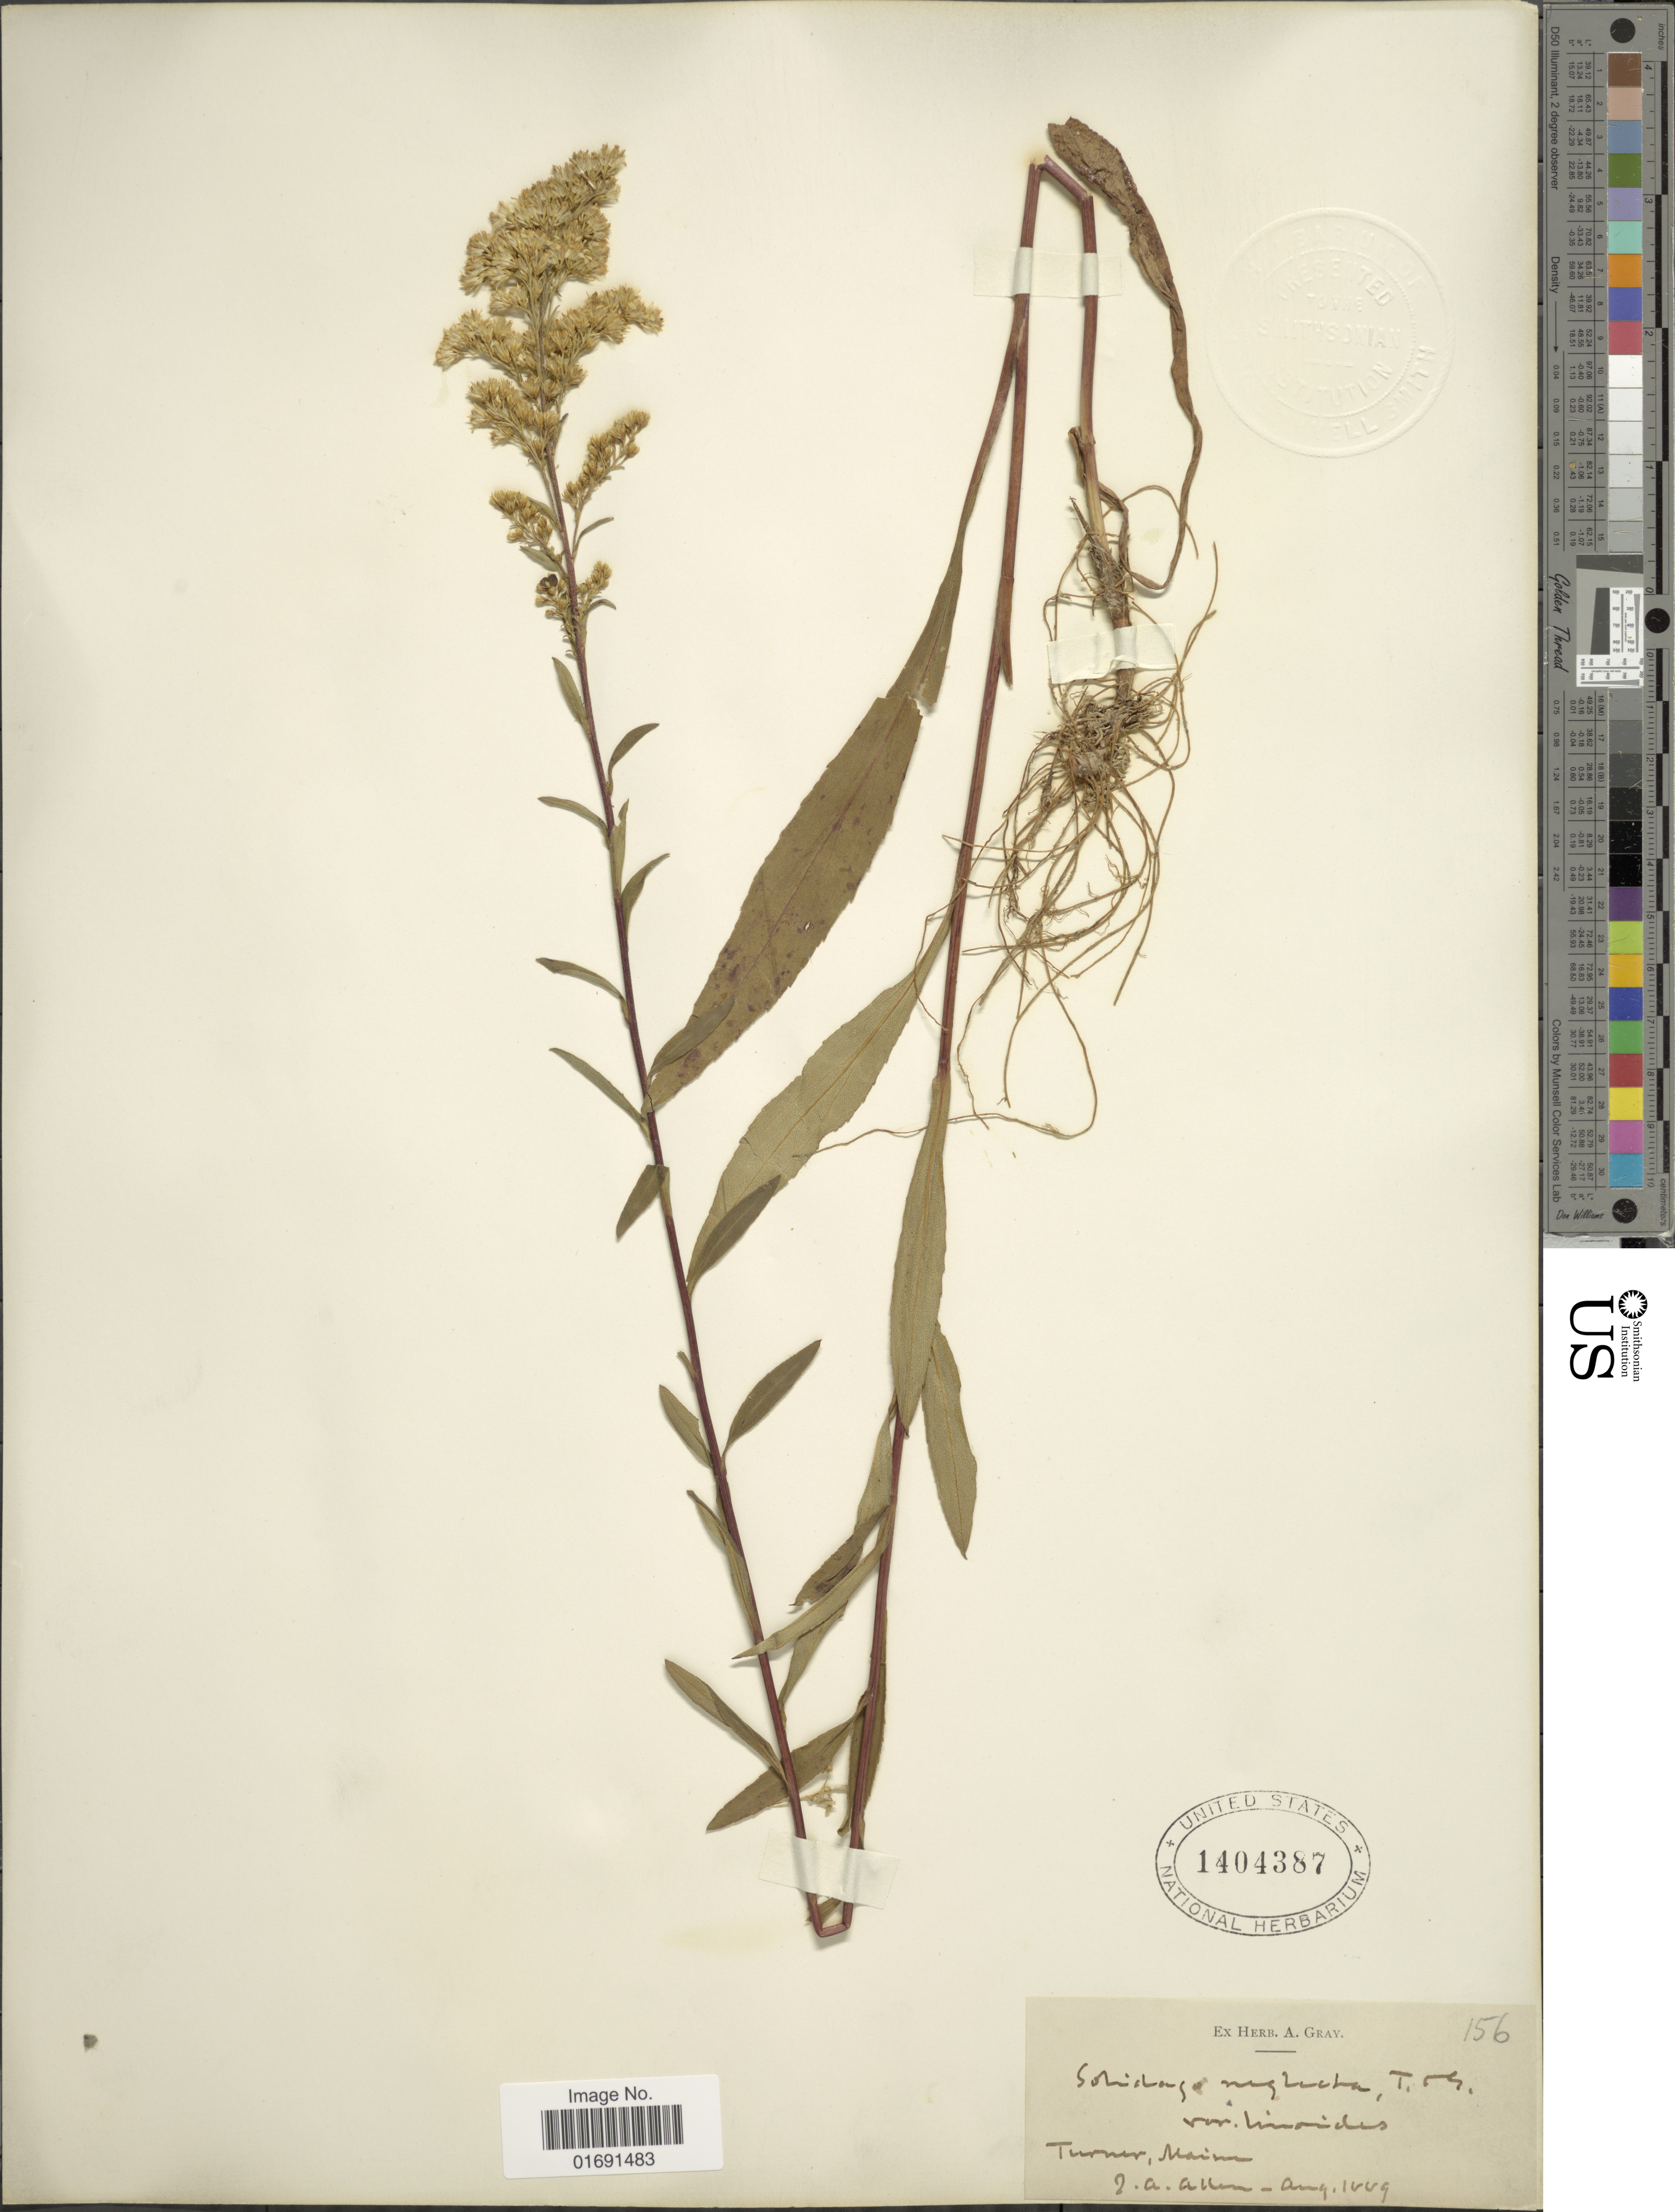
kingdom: Plantae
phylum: Tracheophyta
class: Magnoliopsida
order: Asterales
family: Asteraceae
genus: Solidago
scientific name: Solidago uniligulata var. uniligulata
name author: (DC.) Porter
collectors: J. A. Allen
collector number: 156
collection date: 1889-08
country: United States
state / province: Maine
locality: Turner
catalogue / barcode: US 1404387